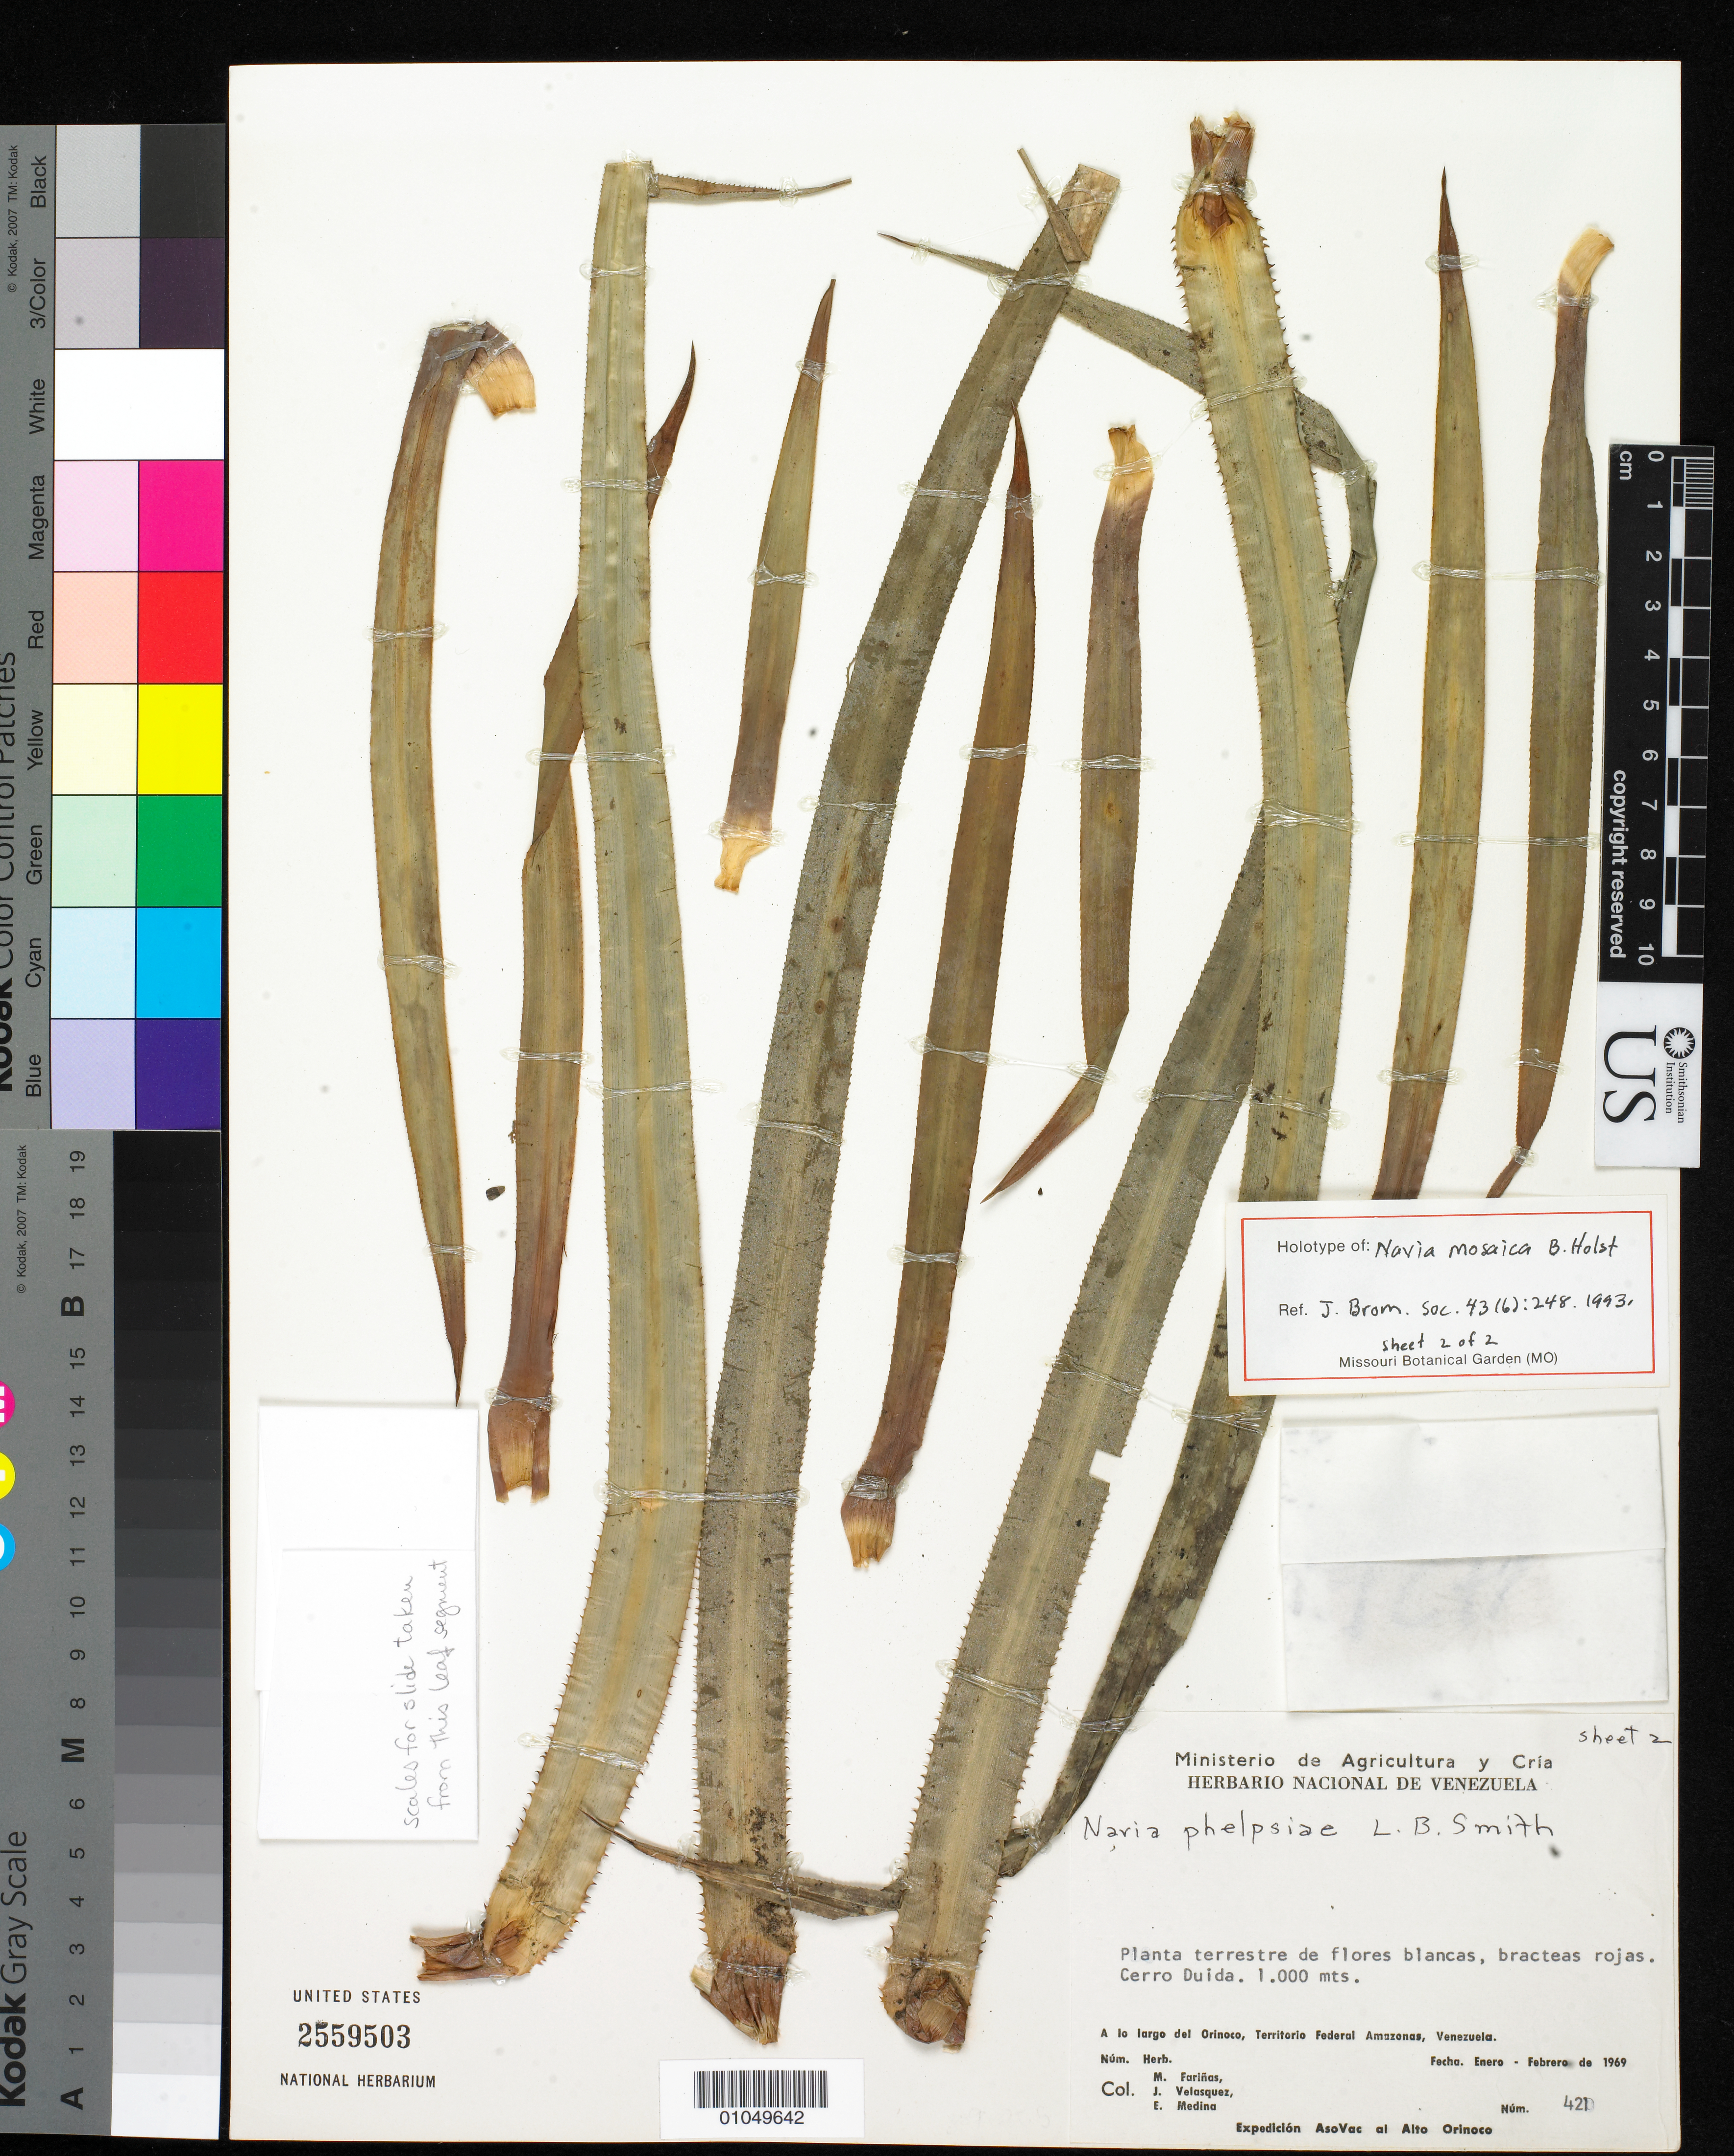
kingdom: Plantae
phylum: Tracheophyta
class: Liliopsida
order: Poales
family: Bromeliaceae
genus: Navia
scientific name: Navia mosaica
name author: B. Holst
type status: Holotype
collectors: M. Fariñas, J. Velasquez & E. Medina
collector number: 421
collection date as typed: Jan 1969 to -- Feb 1969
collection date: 1969-01/1969-02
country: Venezuela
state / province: Amazonas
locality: A lo largo del Orinoco, Territorio Federal Amazonas, Cerro Duida.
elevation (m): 1000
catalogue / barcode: US 2559503